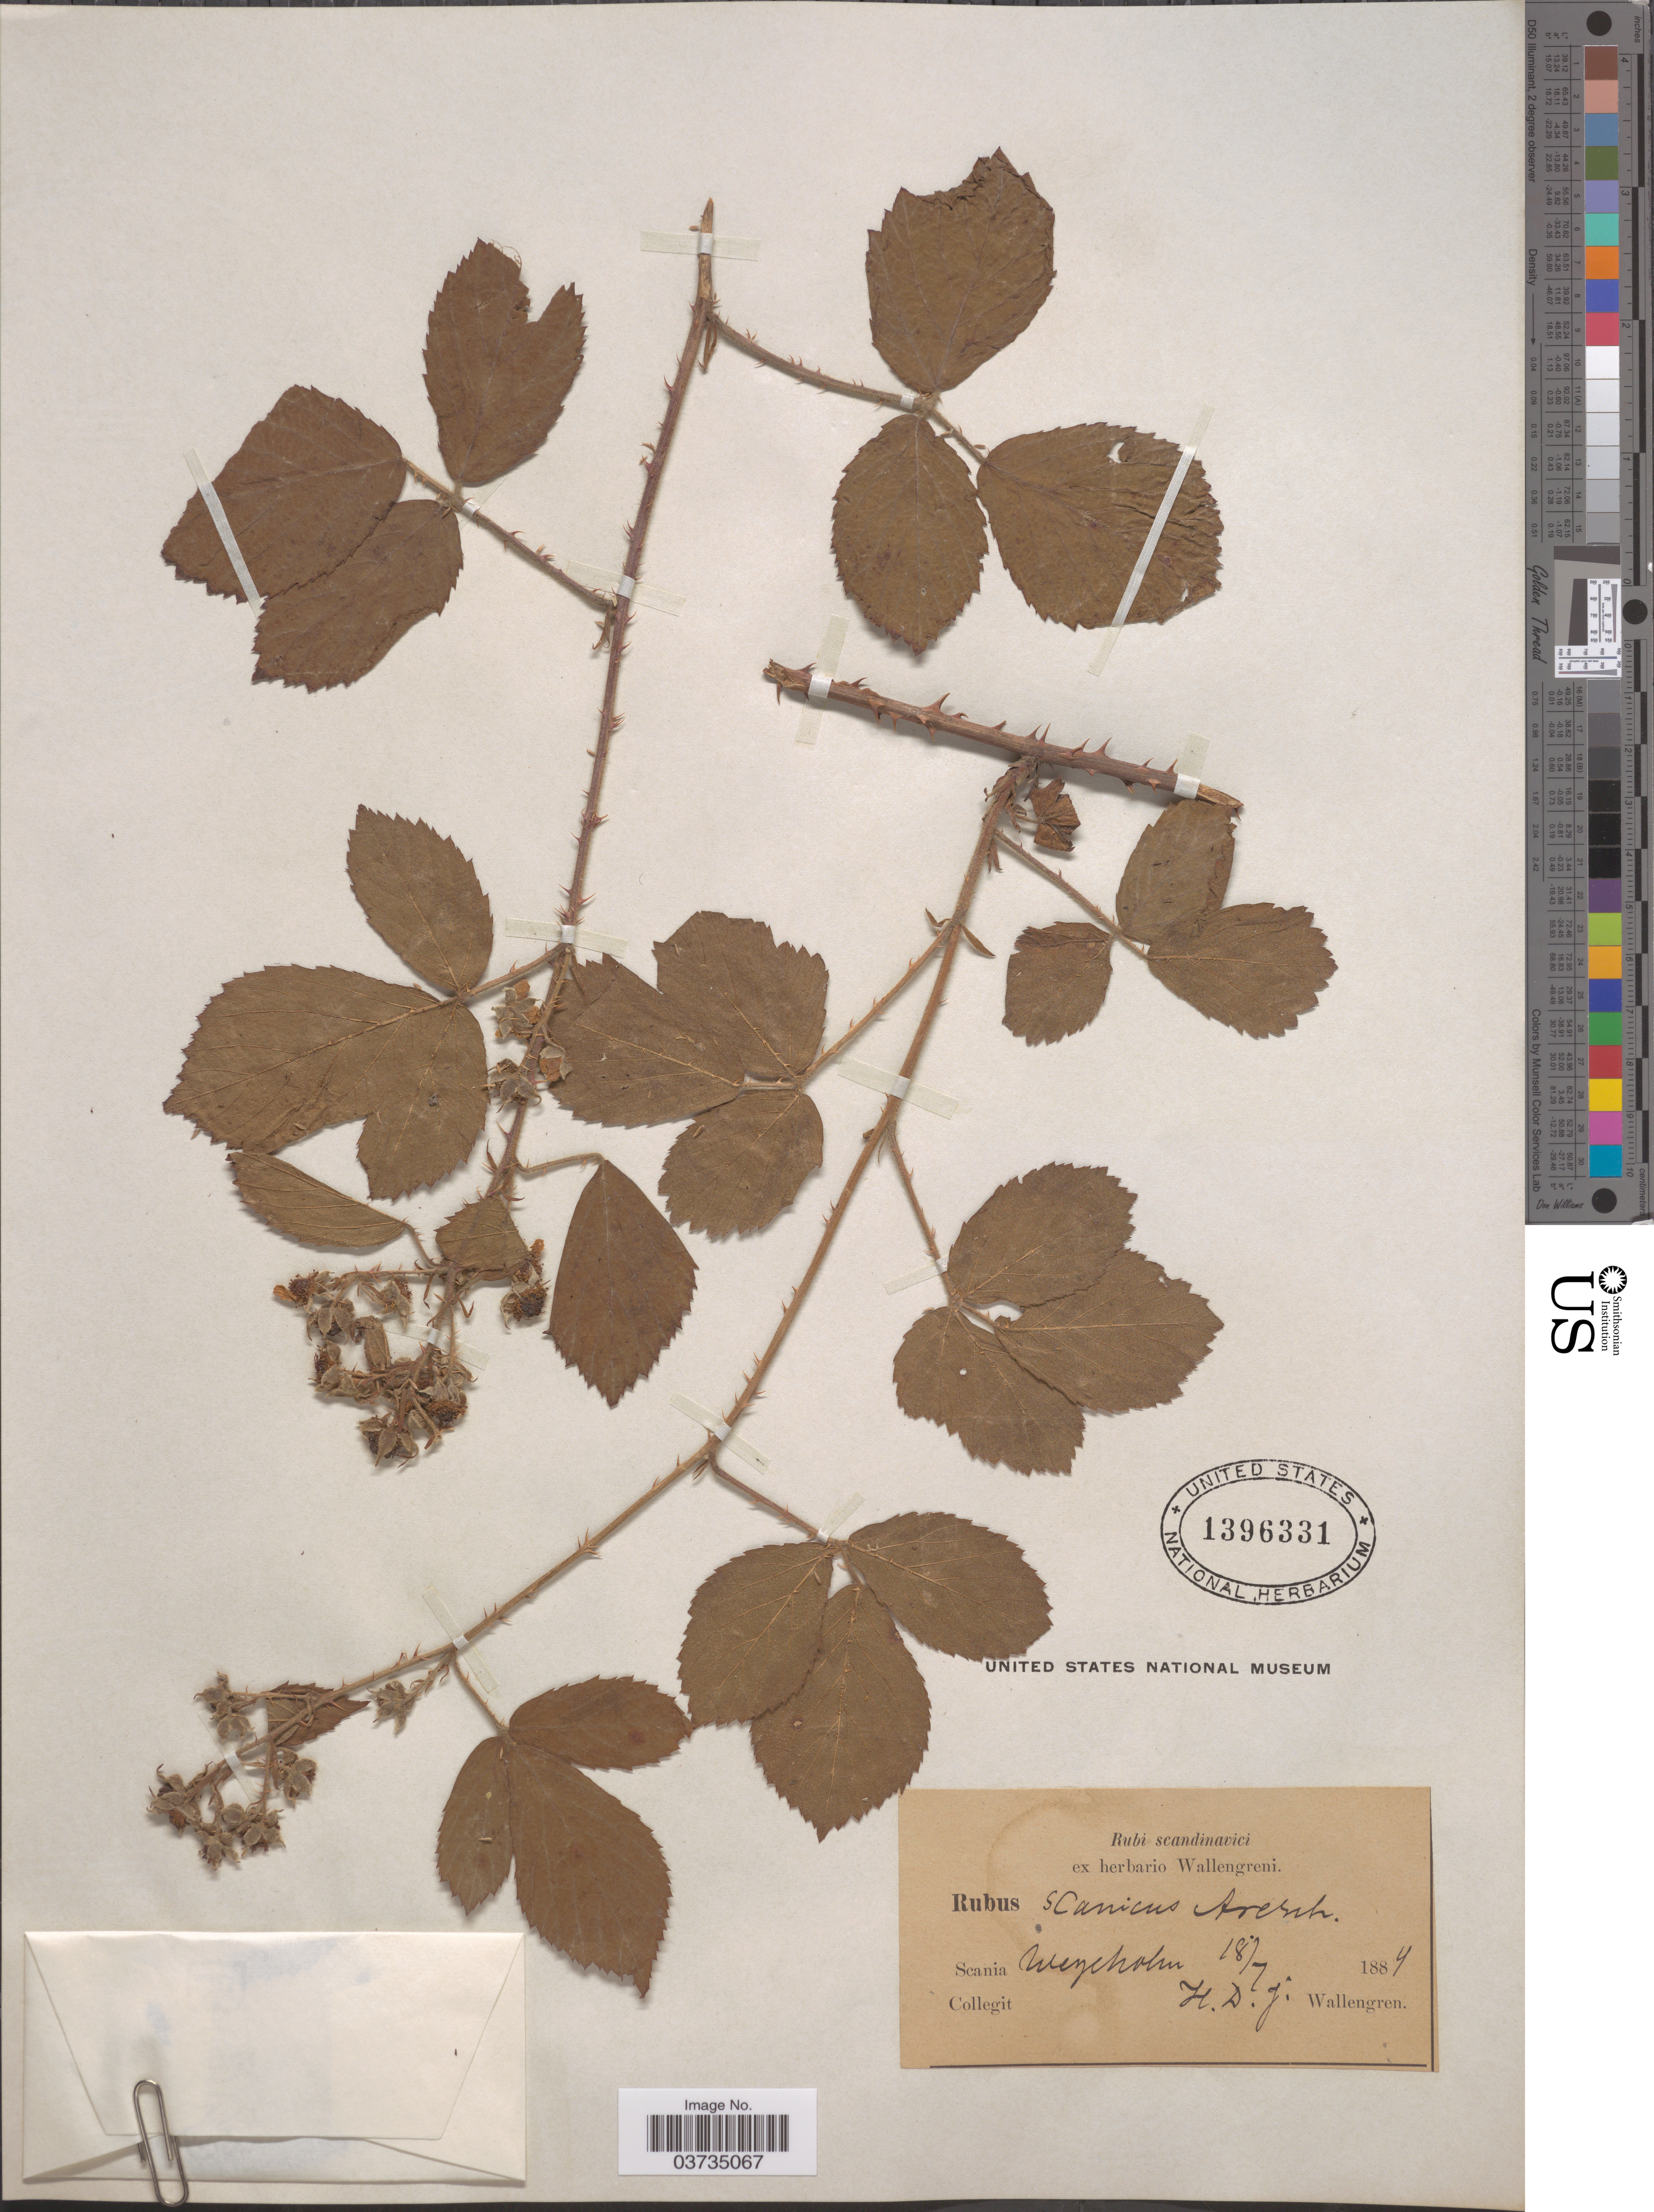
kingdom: Plantae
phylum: Tracheophyta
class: Magnoliopsida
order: Rosales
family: Rosaceae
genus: Rubus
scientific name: Rubus scanicus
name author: F. Aresch.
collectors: H. Wallengren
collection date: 1884-07-18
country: Sweden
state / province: Skåne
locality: Scania Wegeholm.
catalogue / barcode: US 1396331